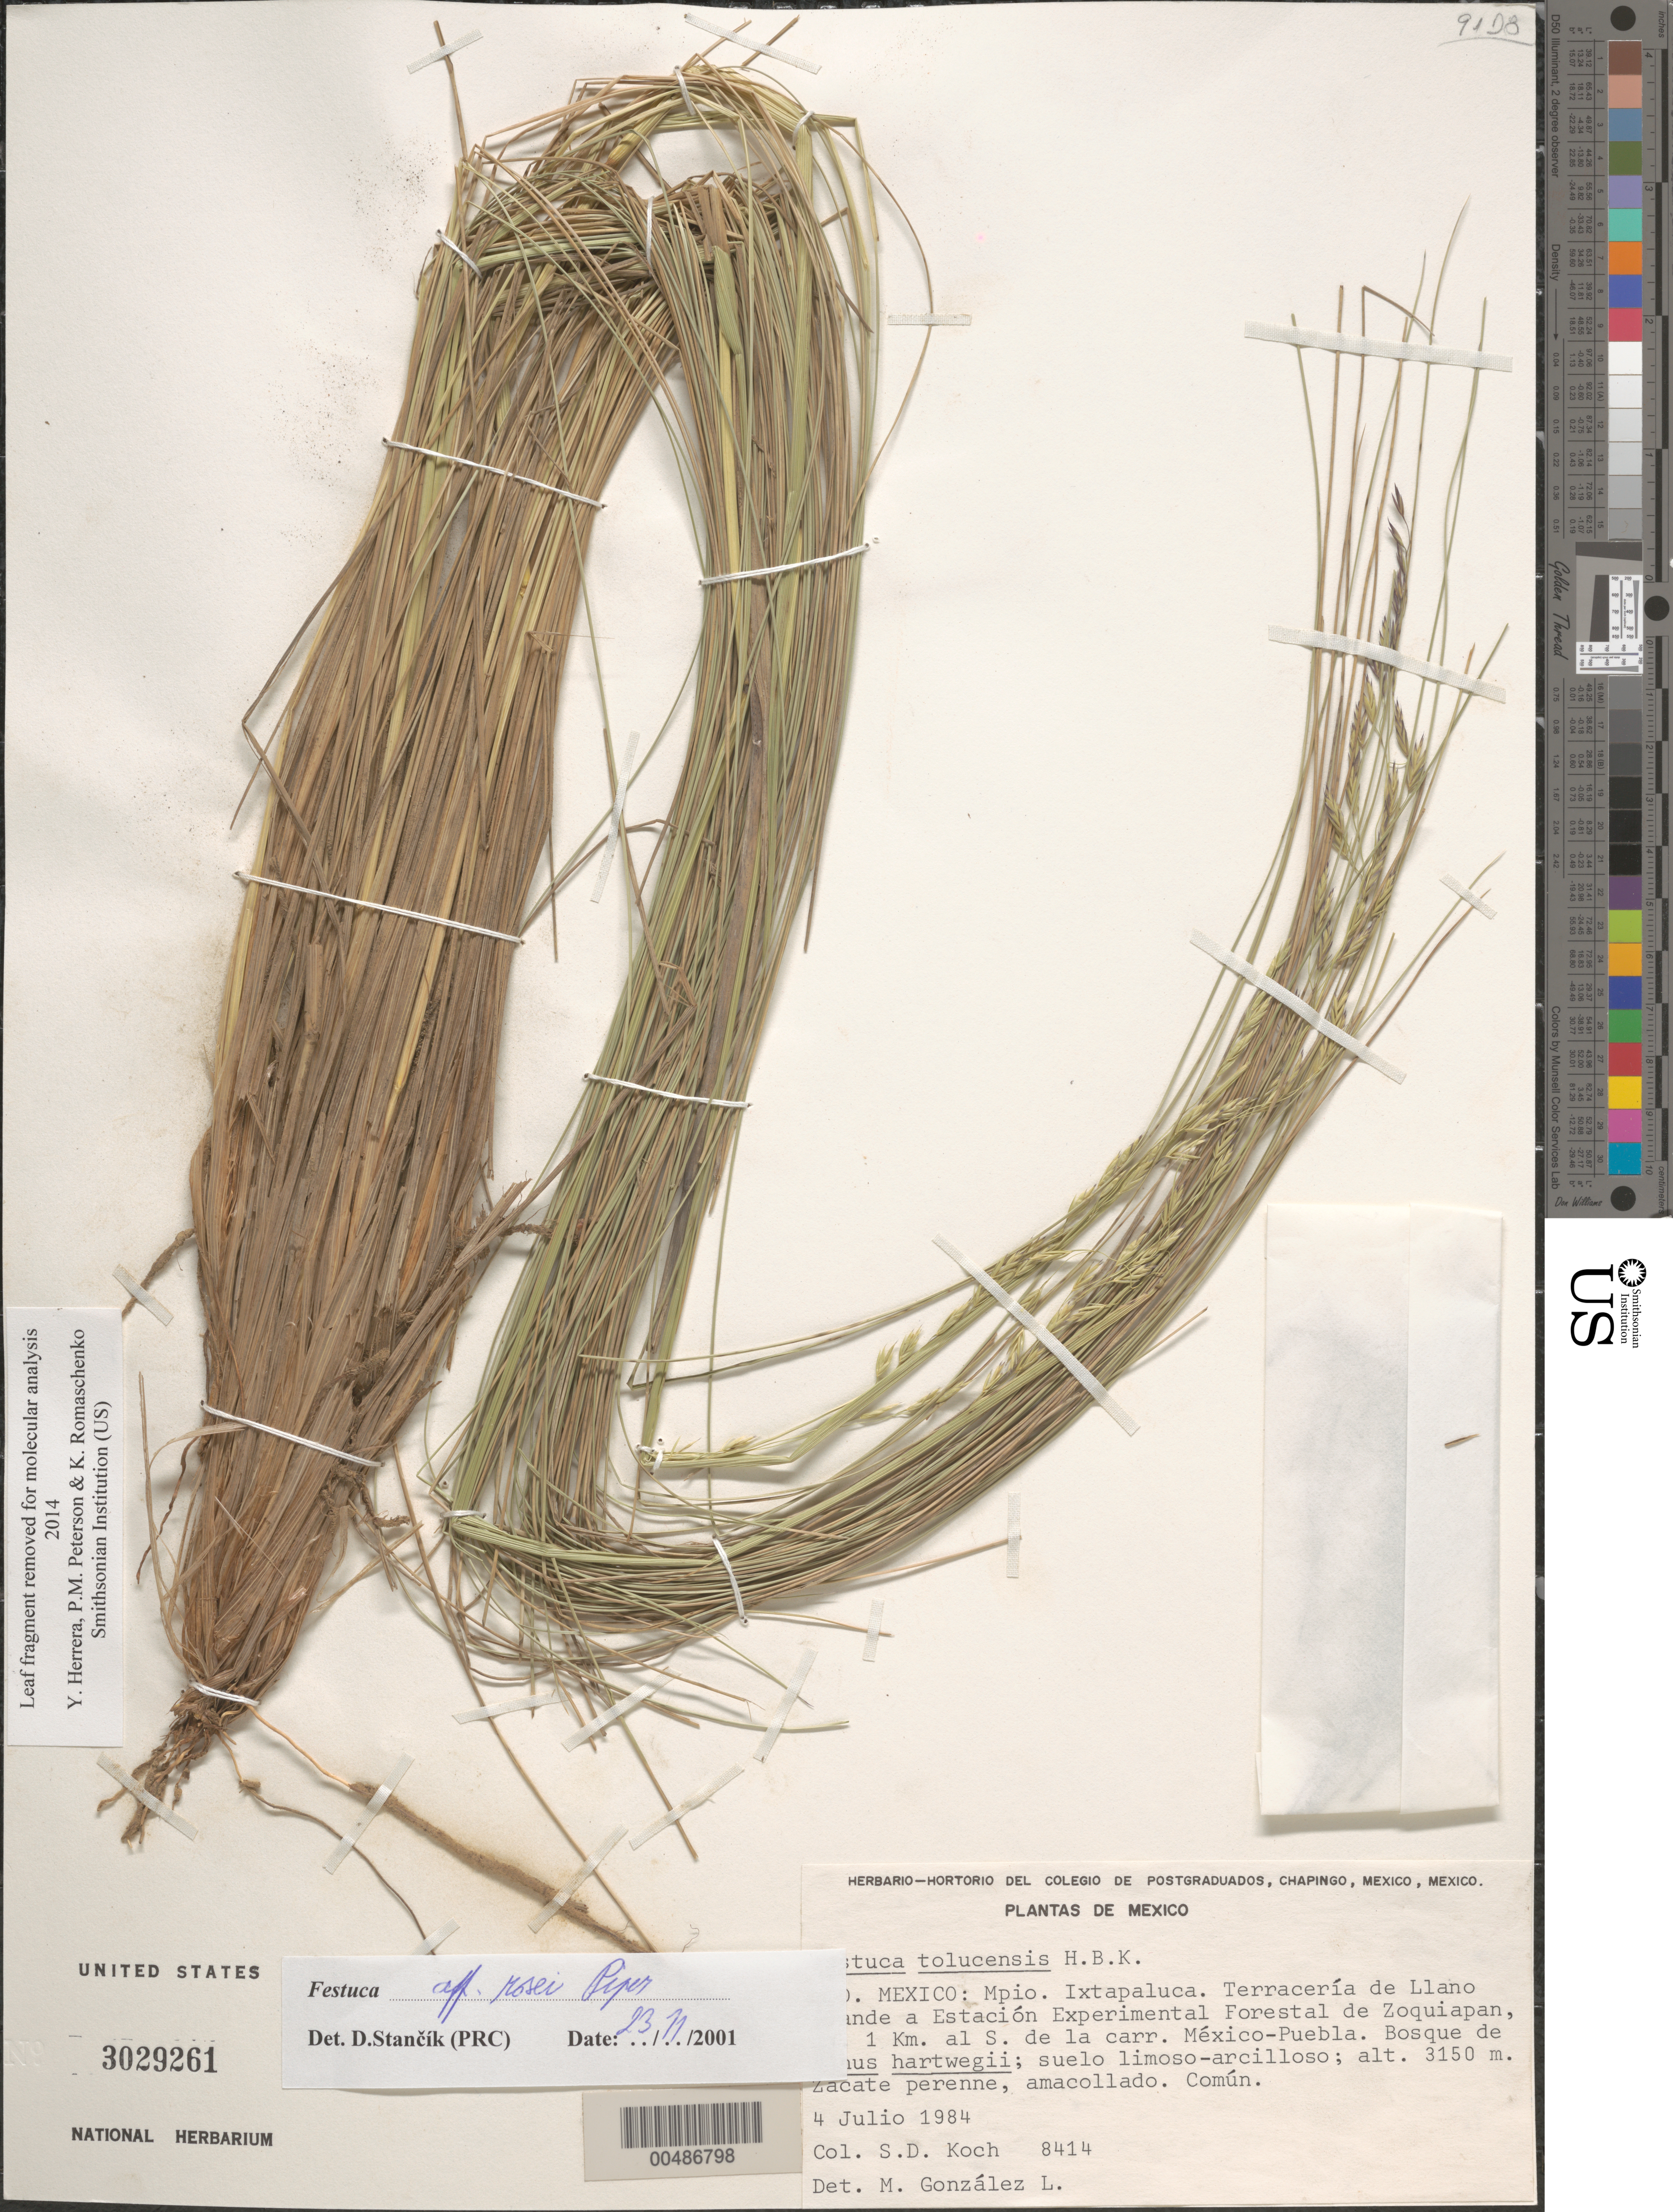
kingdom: Plantae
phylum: Tracheophyta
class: Liliopsida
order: Poales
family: Poaceae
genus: Festuca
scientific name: Festuca tolucensis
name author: Kunth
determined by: González-Ledesma, M.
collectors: S. D. Koch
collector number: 8414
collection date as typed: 4 Jul 1984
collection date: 1984-07-04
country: Mexico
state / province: México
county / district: Ixtapaluca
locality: Terracer¡a de Llano Grande a Estación Experimental Forestal de Zoquiapan, ca. 1 km S of México-Puebla Rd.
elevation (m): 3150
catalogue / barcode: US 3029261